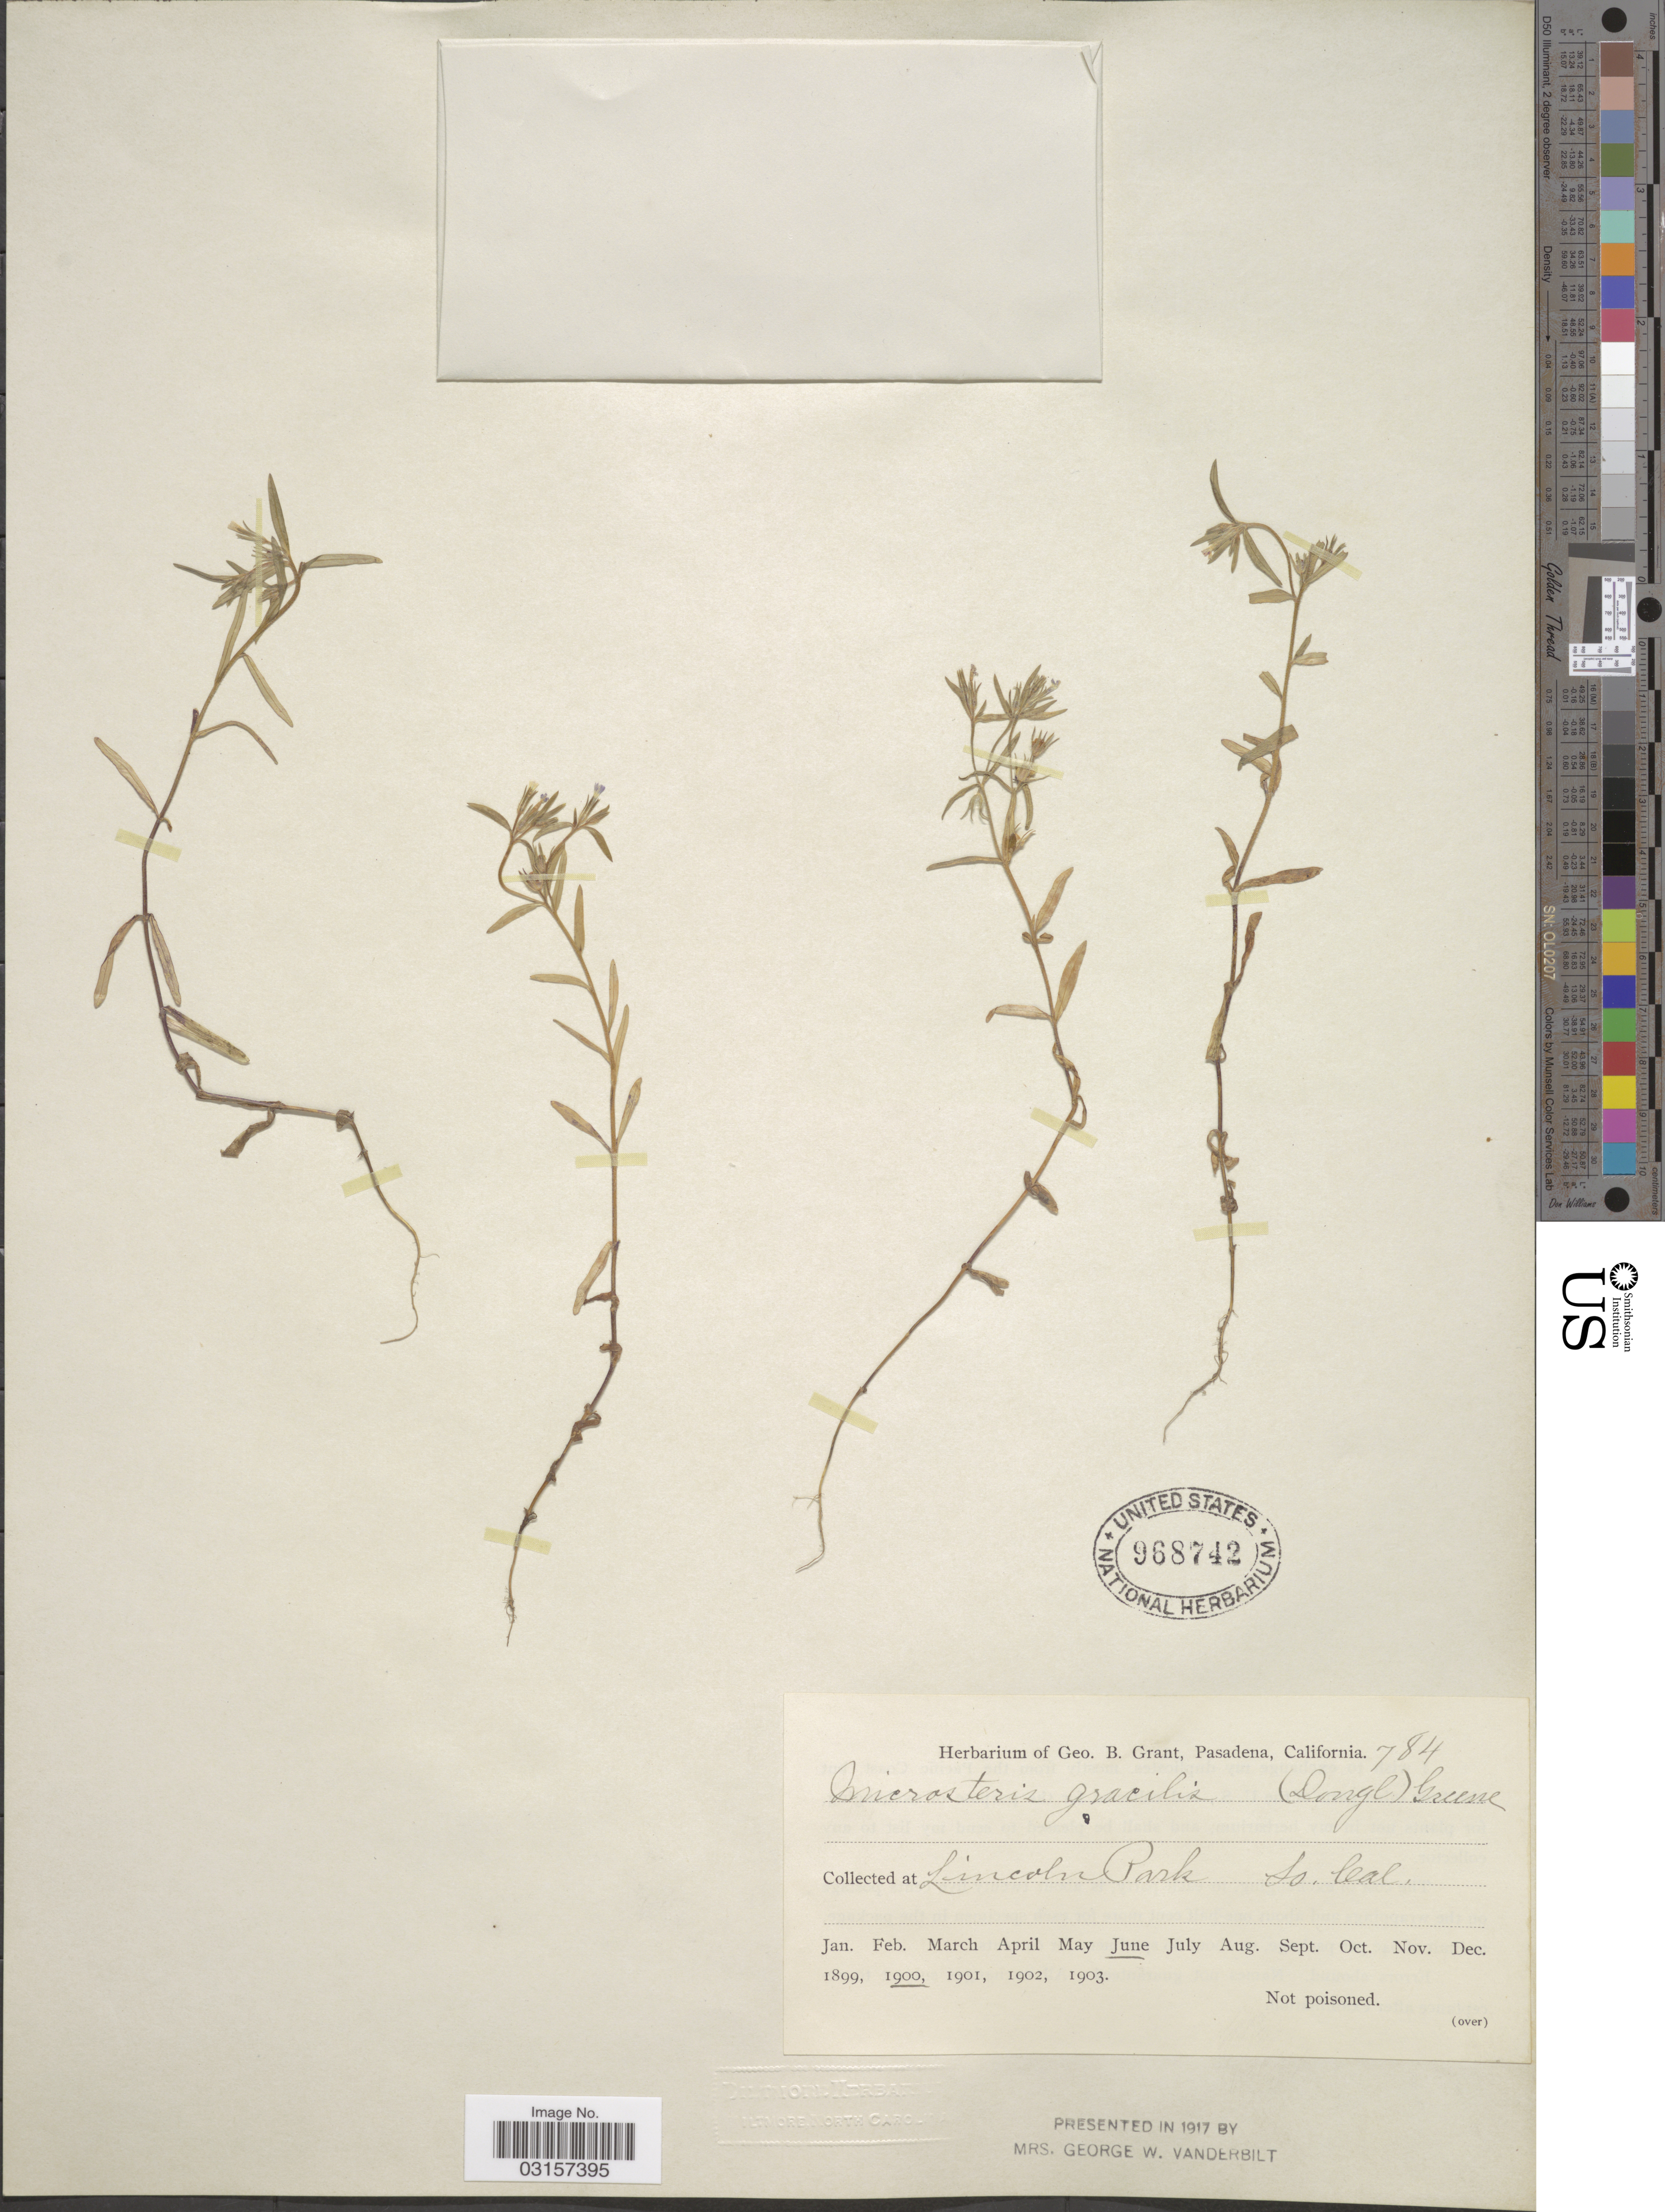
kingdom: Plantae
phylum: Tracheophyta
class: Magnoliopsida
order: Ericales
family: Polemoniaceae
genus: Microsteris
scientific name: Microsteris gracilis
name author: (Hook.) Greene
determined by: (US) Smithsonian Institution - National Museum of Natural History - Department of Botany (UNITED STATES)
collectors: ex herb. Geo. B. Grant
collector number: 784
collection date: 1900-06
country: United States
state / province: California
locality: Lincoln Park, So. Cal.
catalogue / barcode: US 968742